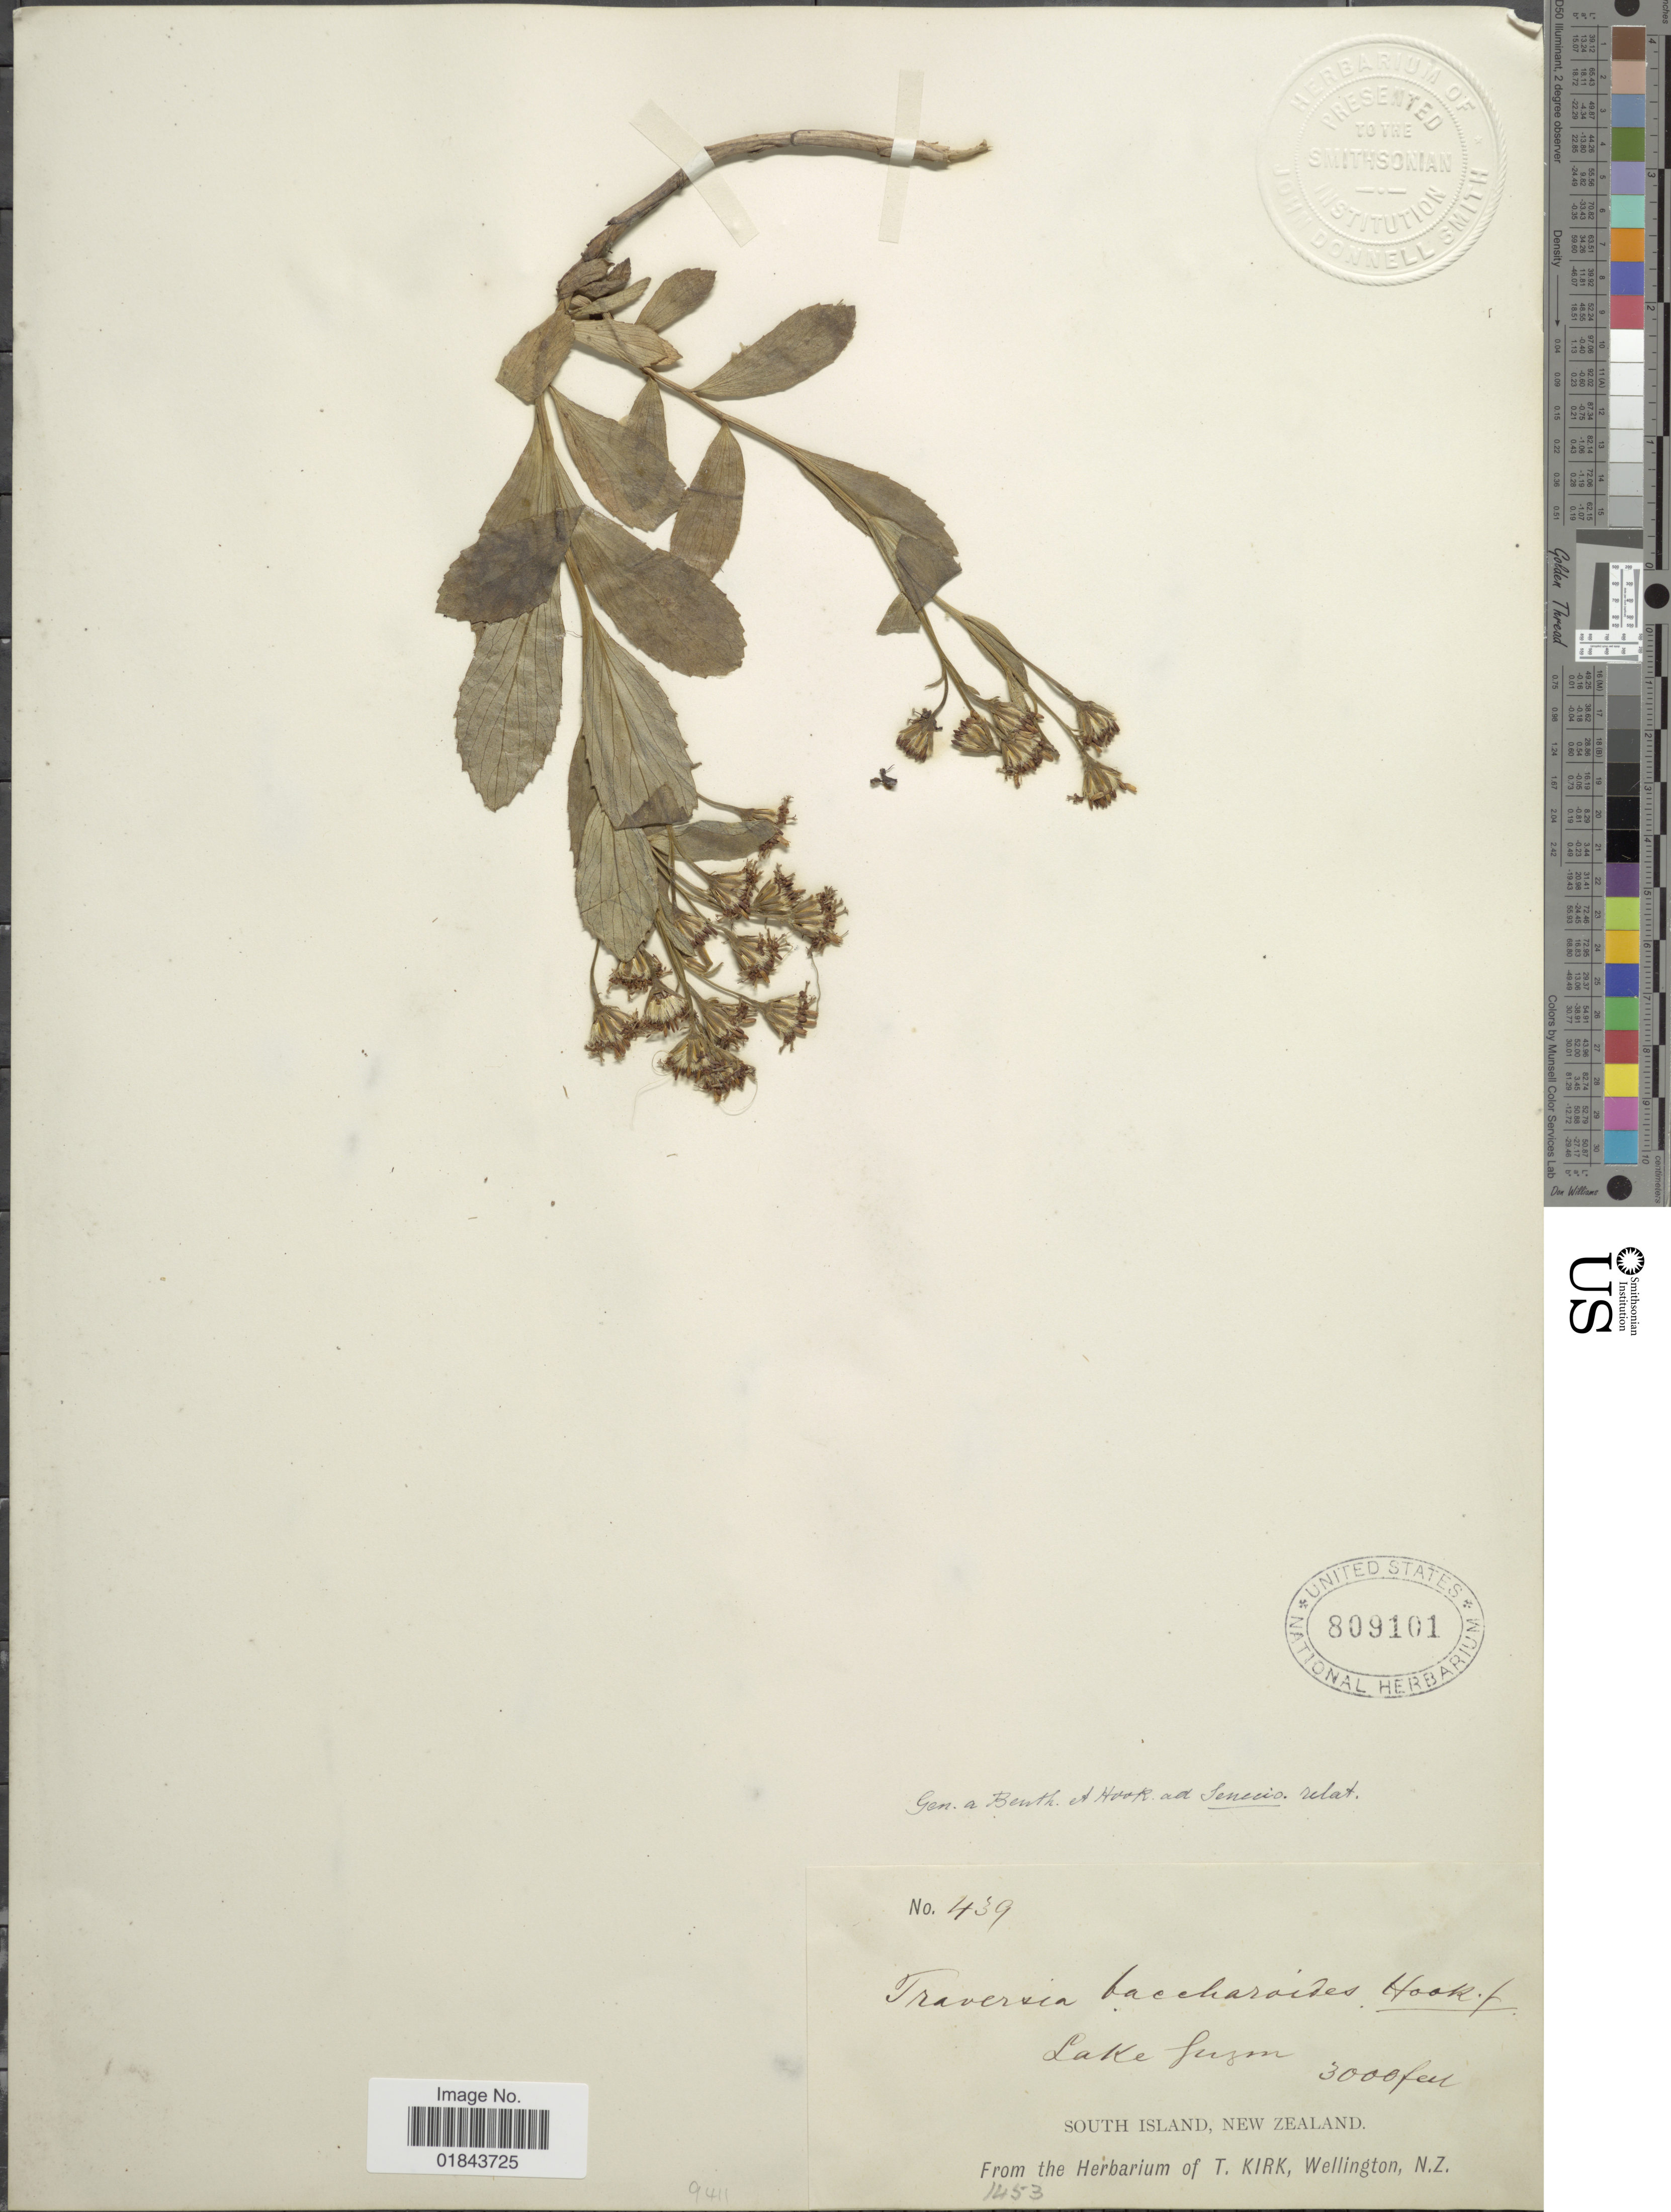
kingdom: Plantae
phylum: Tracheophyta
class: Magnoliopsida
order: Asterales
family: Asteraceae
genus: Traversia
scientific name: Traversia baccharoides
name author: Hook. f.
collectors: ex herb. T. Kirk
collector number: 439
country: New Zealand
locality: Lake Guyon, South Island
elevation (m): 914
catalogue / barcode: US 809101